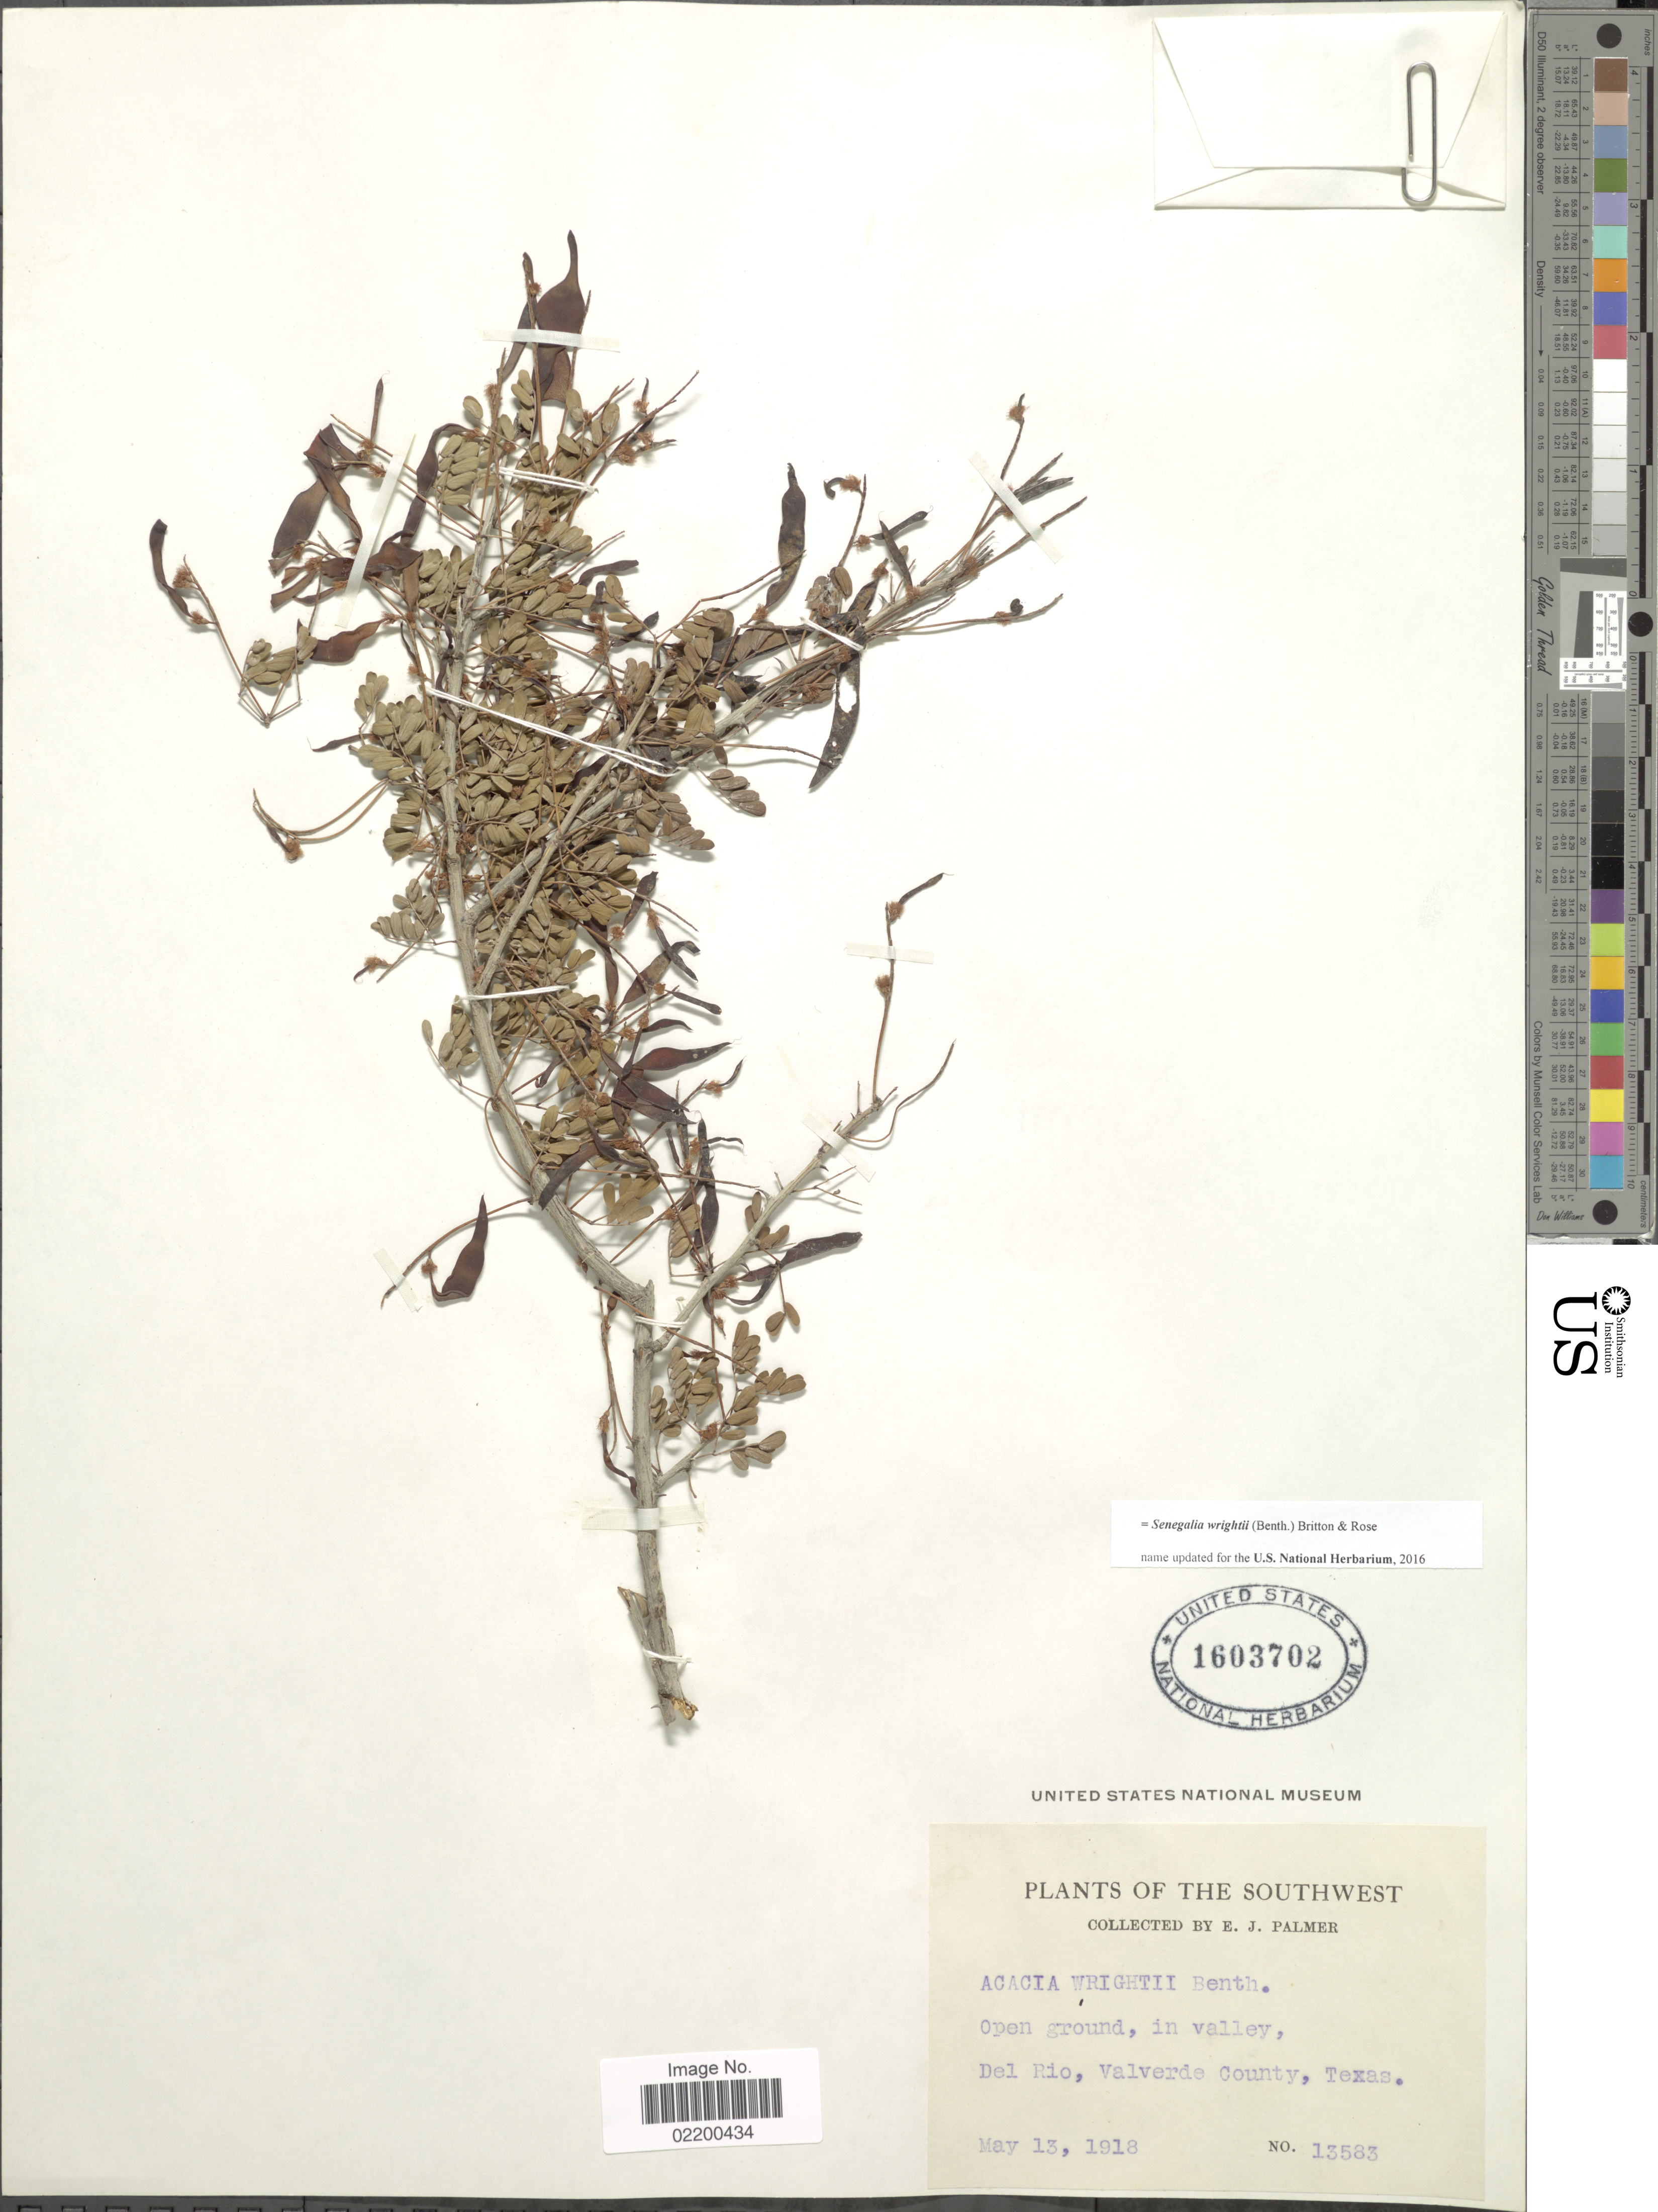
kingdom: Plantae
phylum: Tracheophyta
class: Magnoliopsida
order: Fabales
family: Fabaceae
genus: Senegalia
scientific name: Senegalia wrightii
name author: (Benth.) Britton & Rose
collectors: E. J. Palmer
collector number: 13583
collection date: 1918-05-13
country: United States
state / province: Texas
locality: Del Rio, Valverde County, Texas, The Southwest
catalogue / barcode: US 1603702